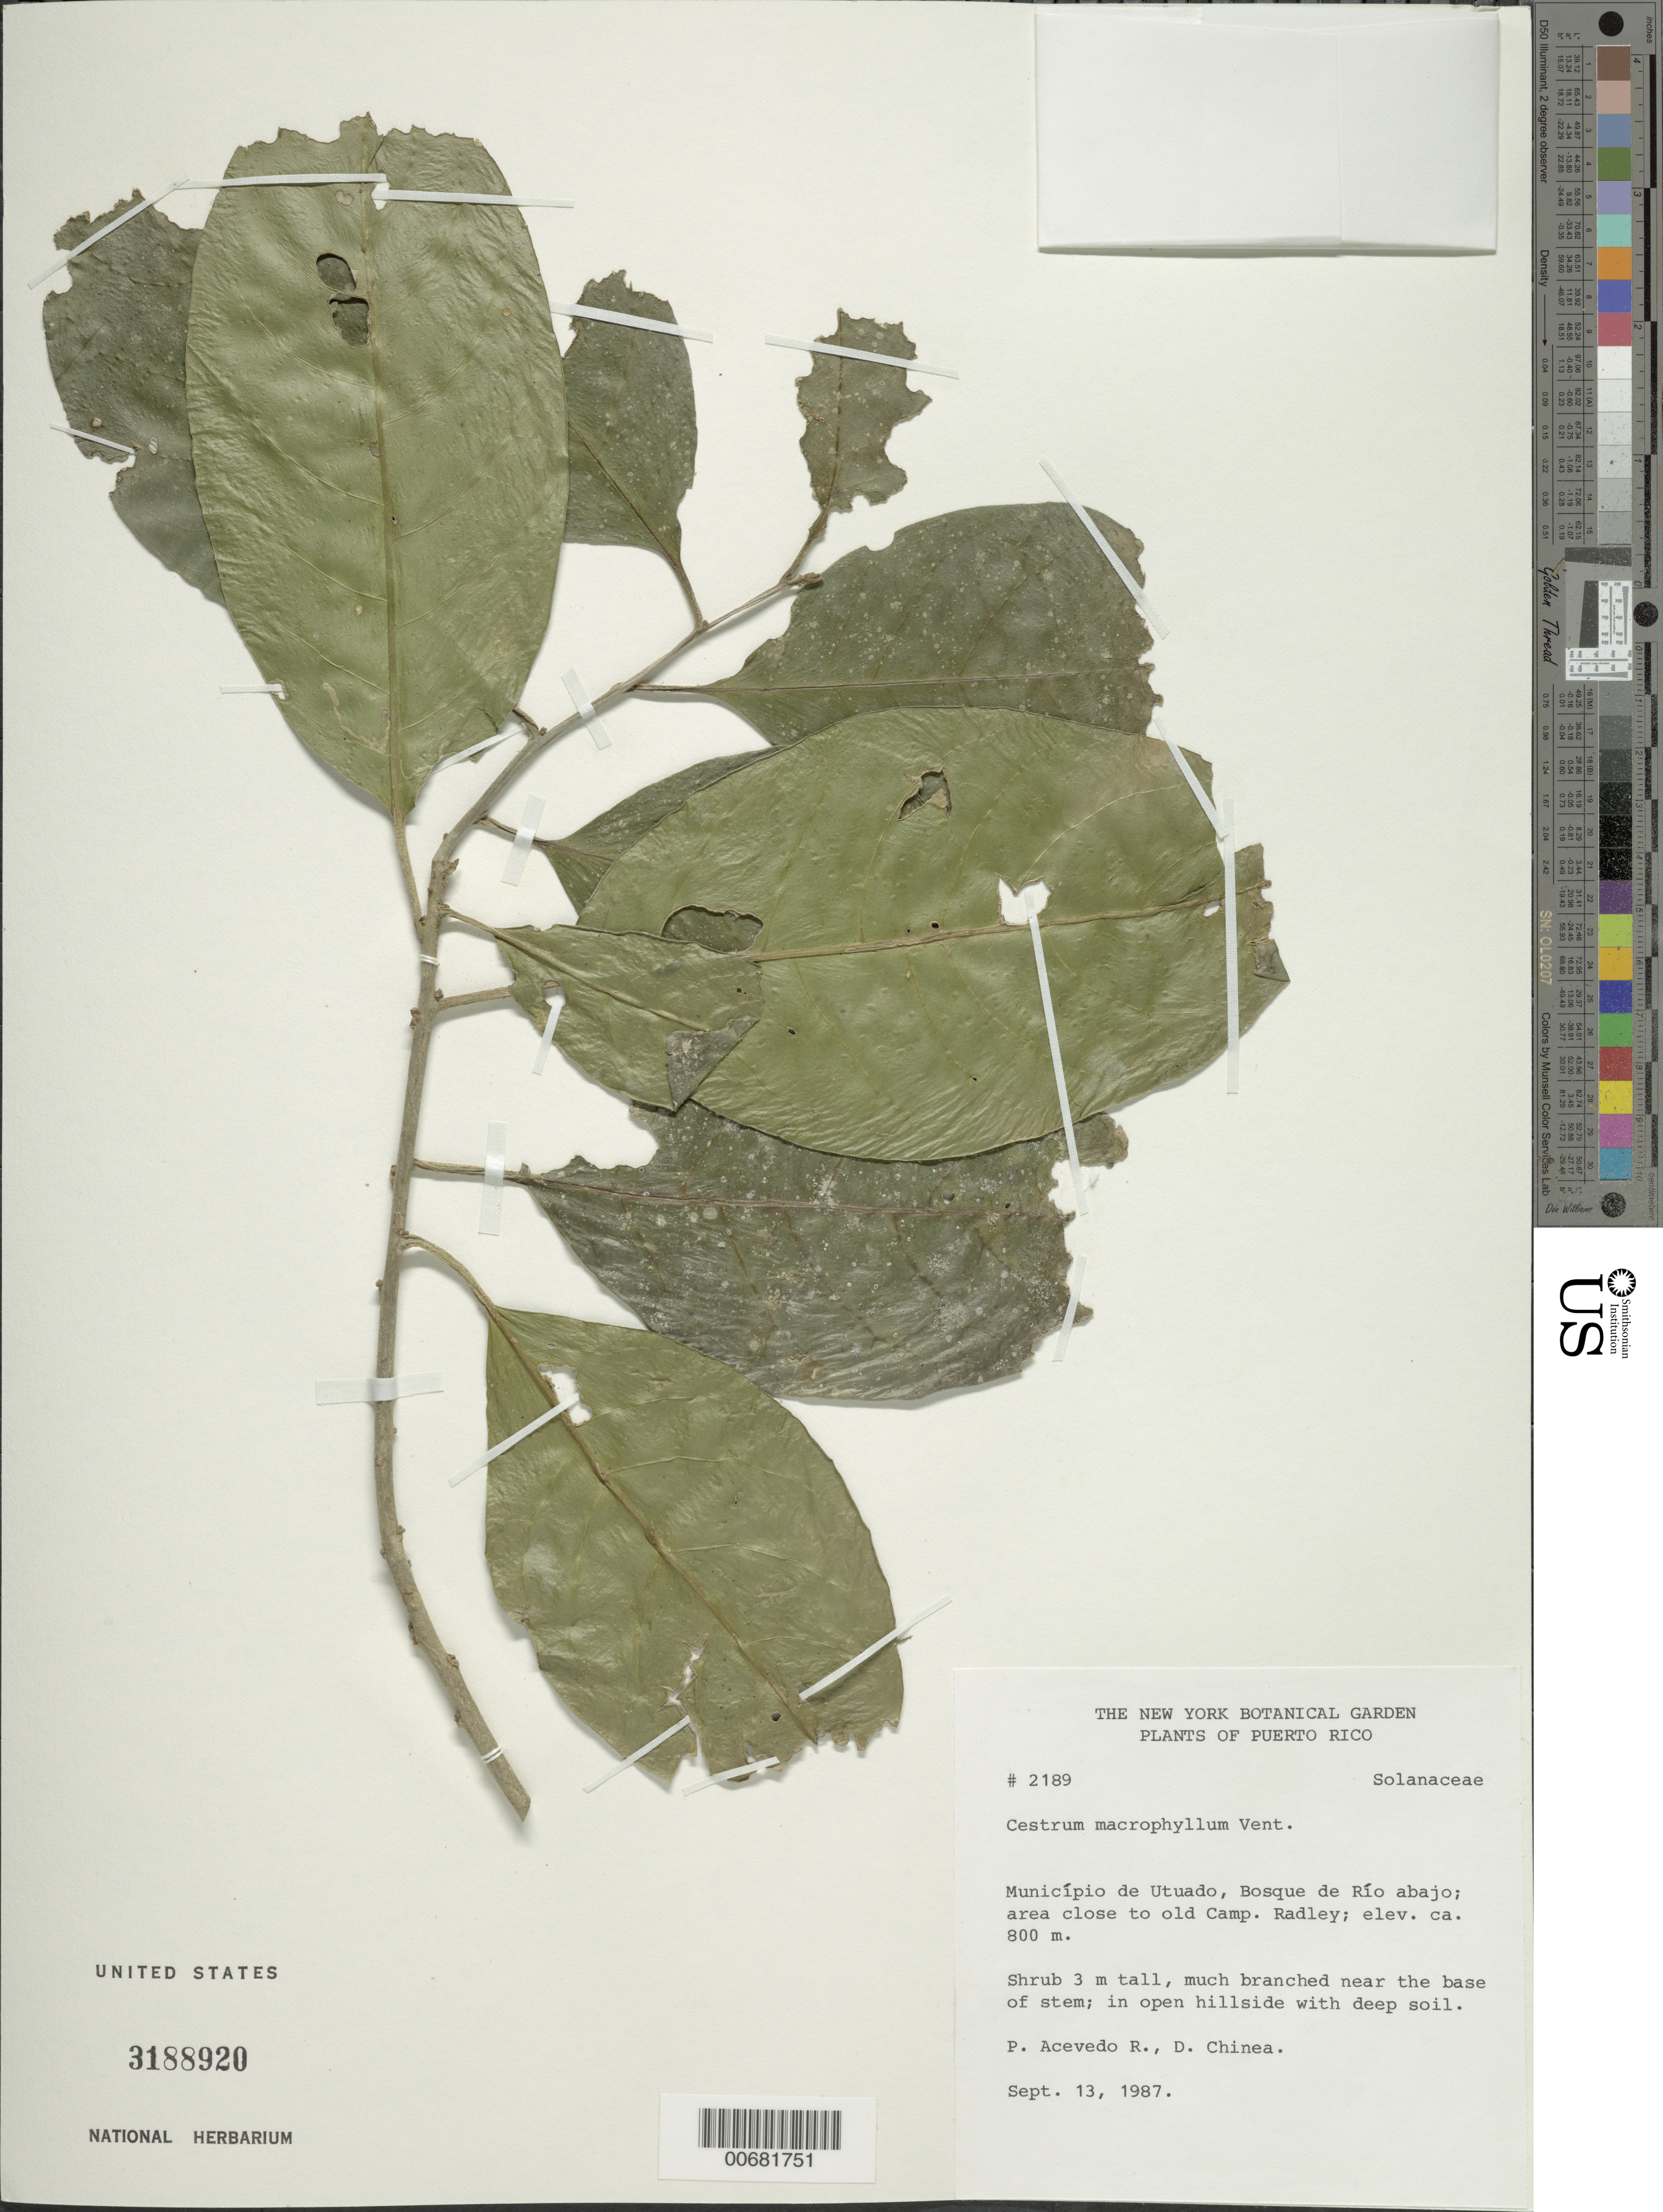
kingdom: Plantae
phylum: Tracheophyta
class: Magnoliopsida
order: Solanales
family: Solanaceae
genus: Cestrum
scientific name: Cestrum macrophyllum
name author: Vent.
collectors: P. Acevedo-Rodr. & D. Chinea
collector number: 2189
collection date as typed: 10 Sep 1987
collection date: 1987-09-10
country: Puerto Rico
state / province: Arecibo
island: Puerto Rico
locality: Arecibo; Bosque de Río Abajo, Camp Radley.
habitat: Area adjacent to camp.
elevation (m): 300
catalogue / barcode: US 3188920